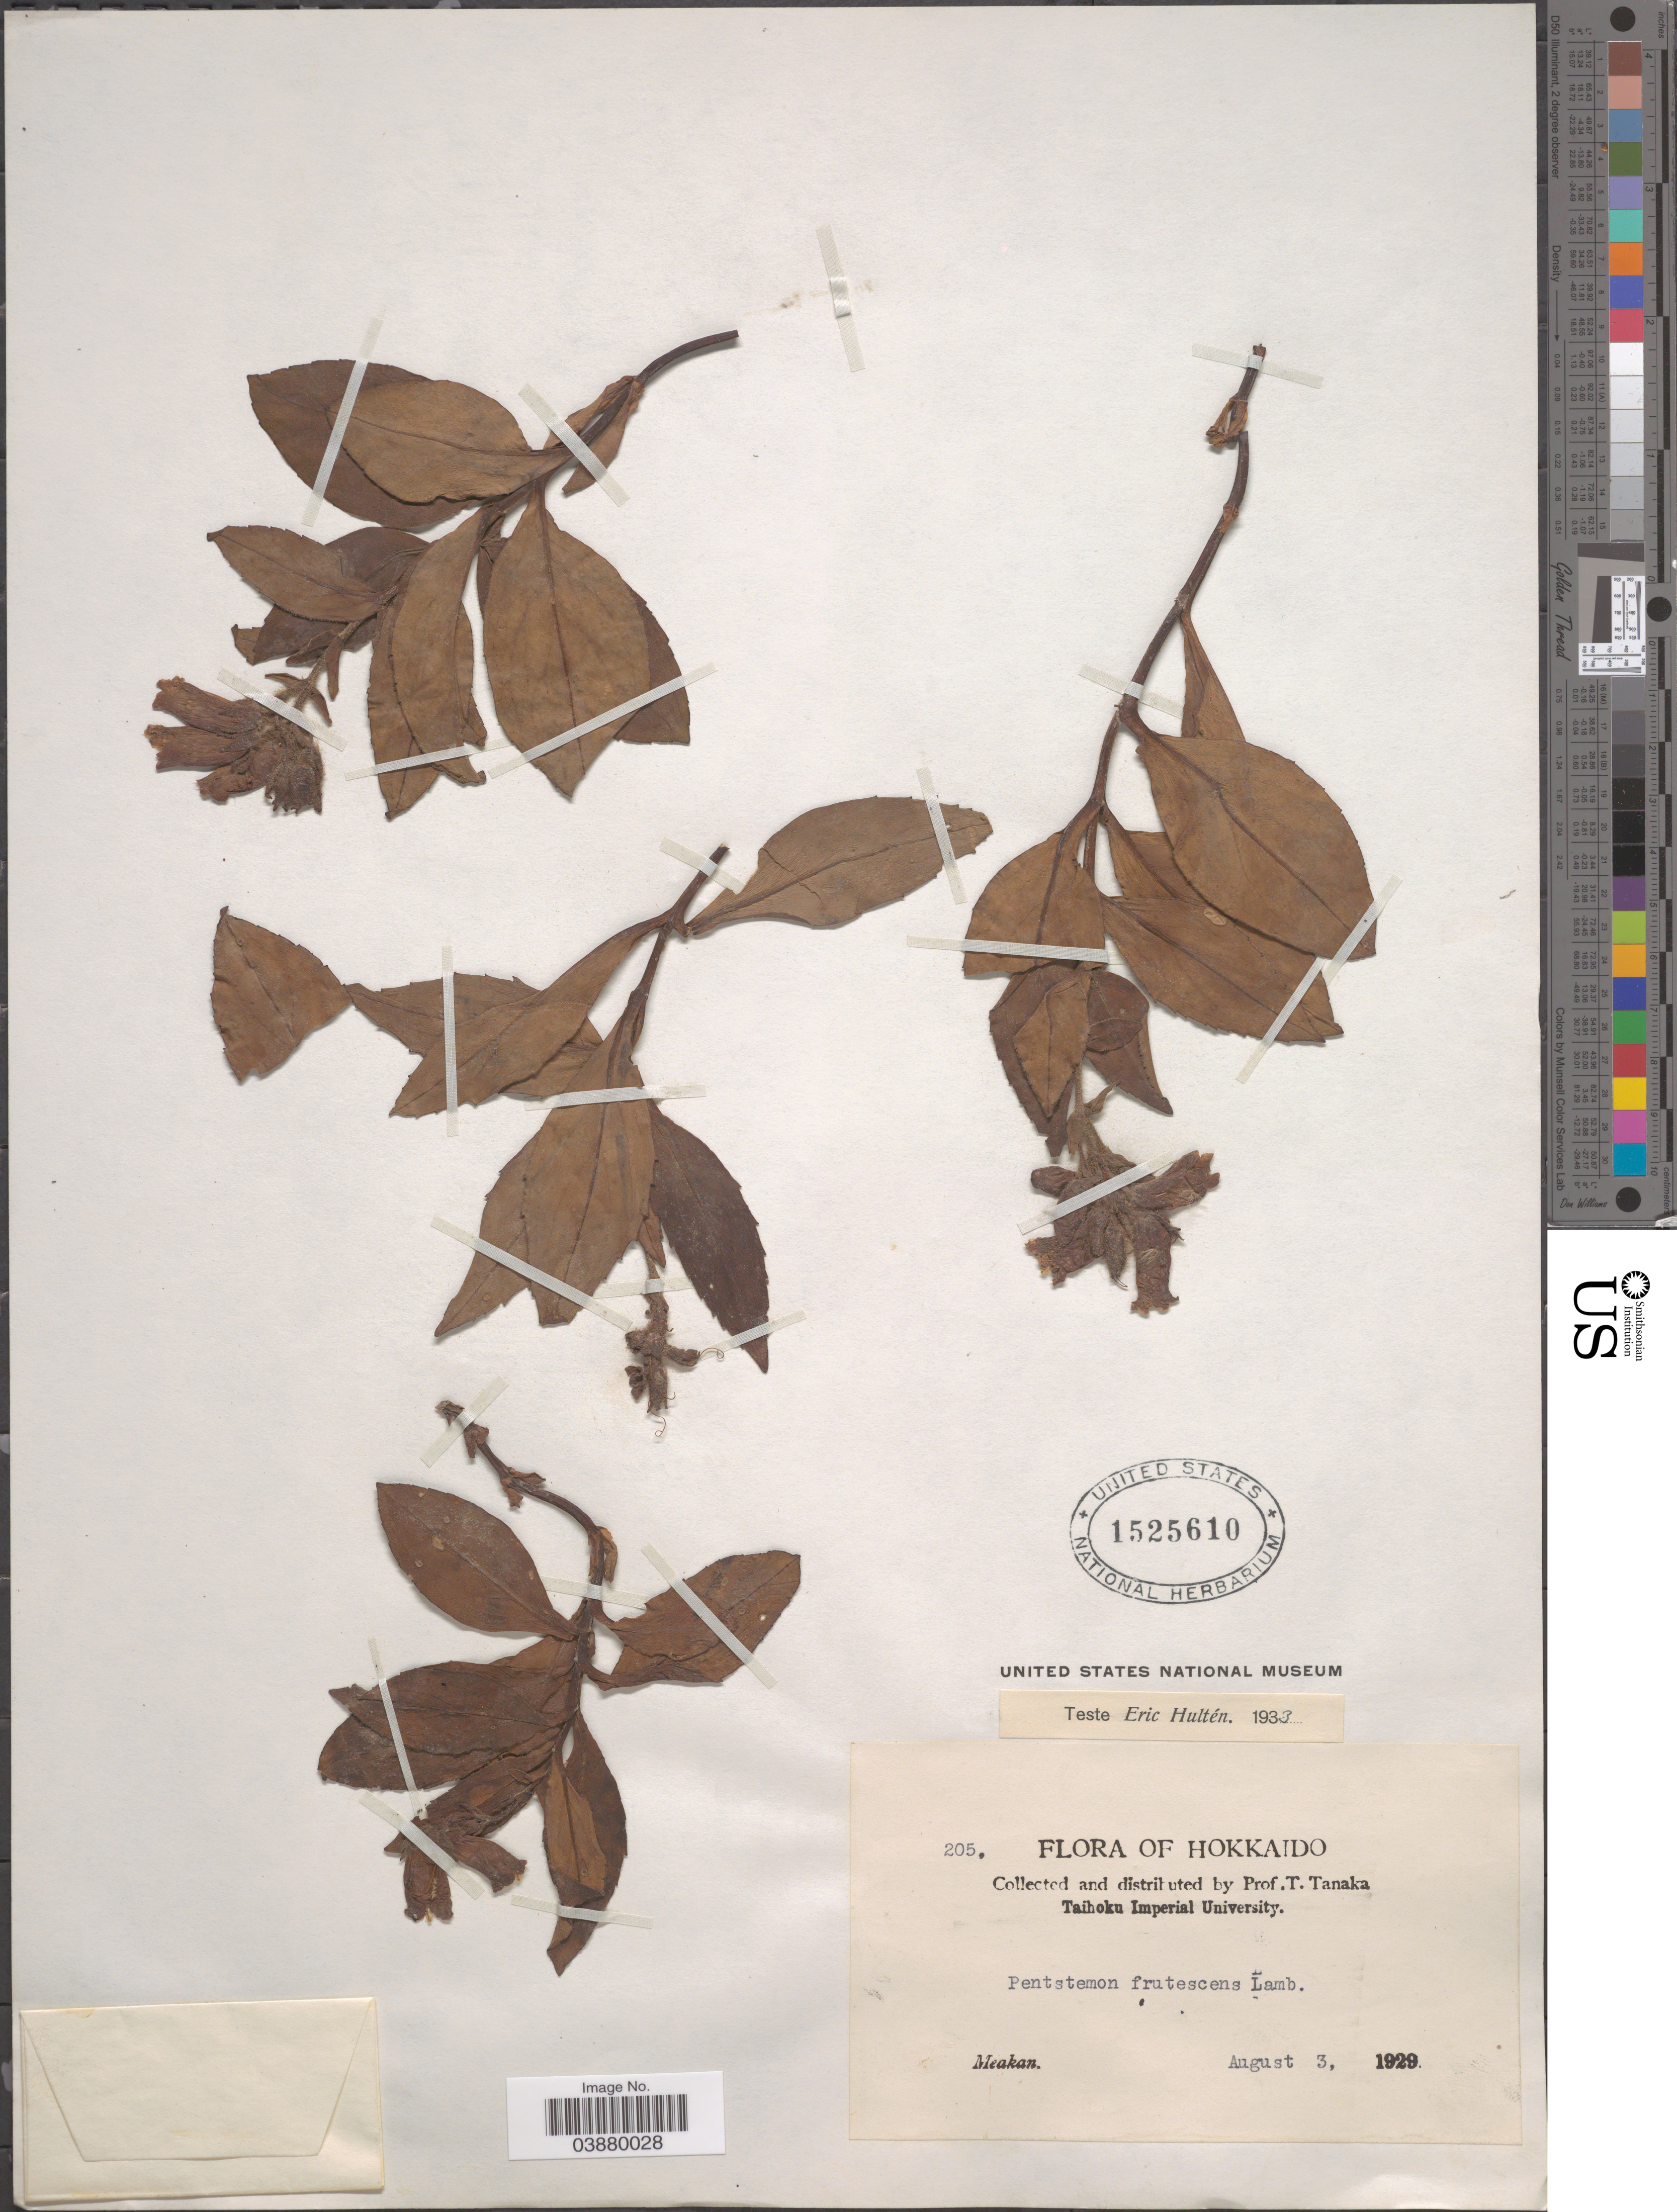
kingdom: Plantae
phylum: Tracheophyta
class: Magnoliopsida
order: Lamiales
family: Plantaginaceae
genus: Penstemon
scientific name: Penstemon frutescens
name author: Lamb.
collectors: T. Tanaka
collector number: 205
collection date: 1929-08-03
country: Japan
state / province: Hokkaidō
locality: Meakan.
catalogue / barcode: US 1525610